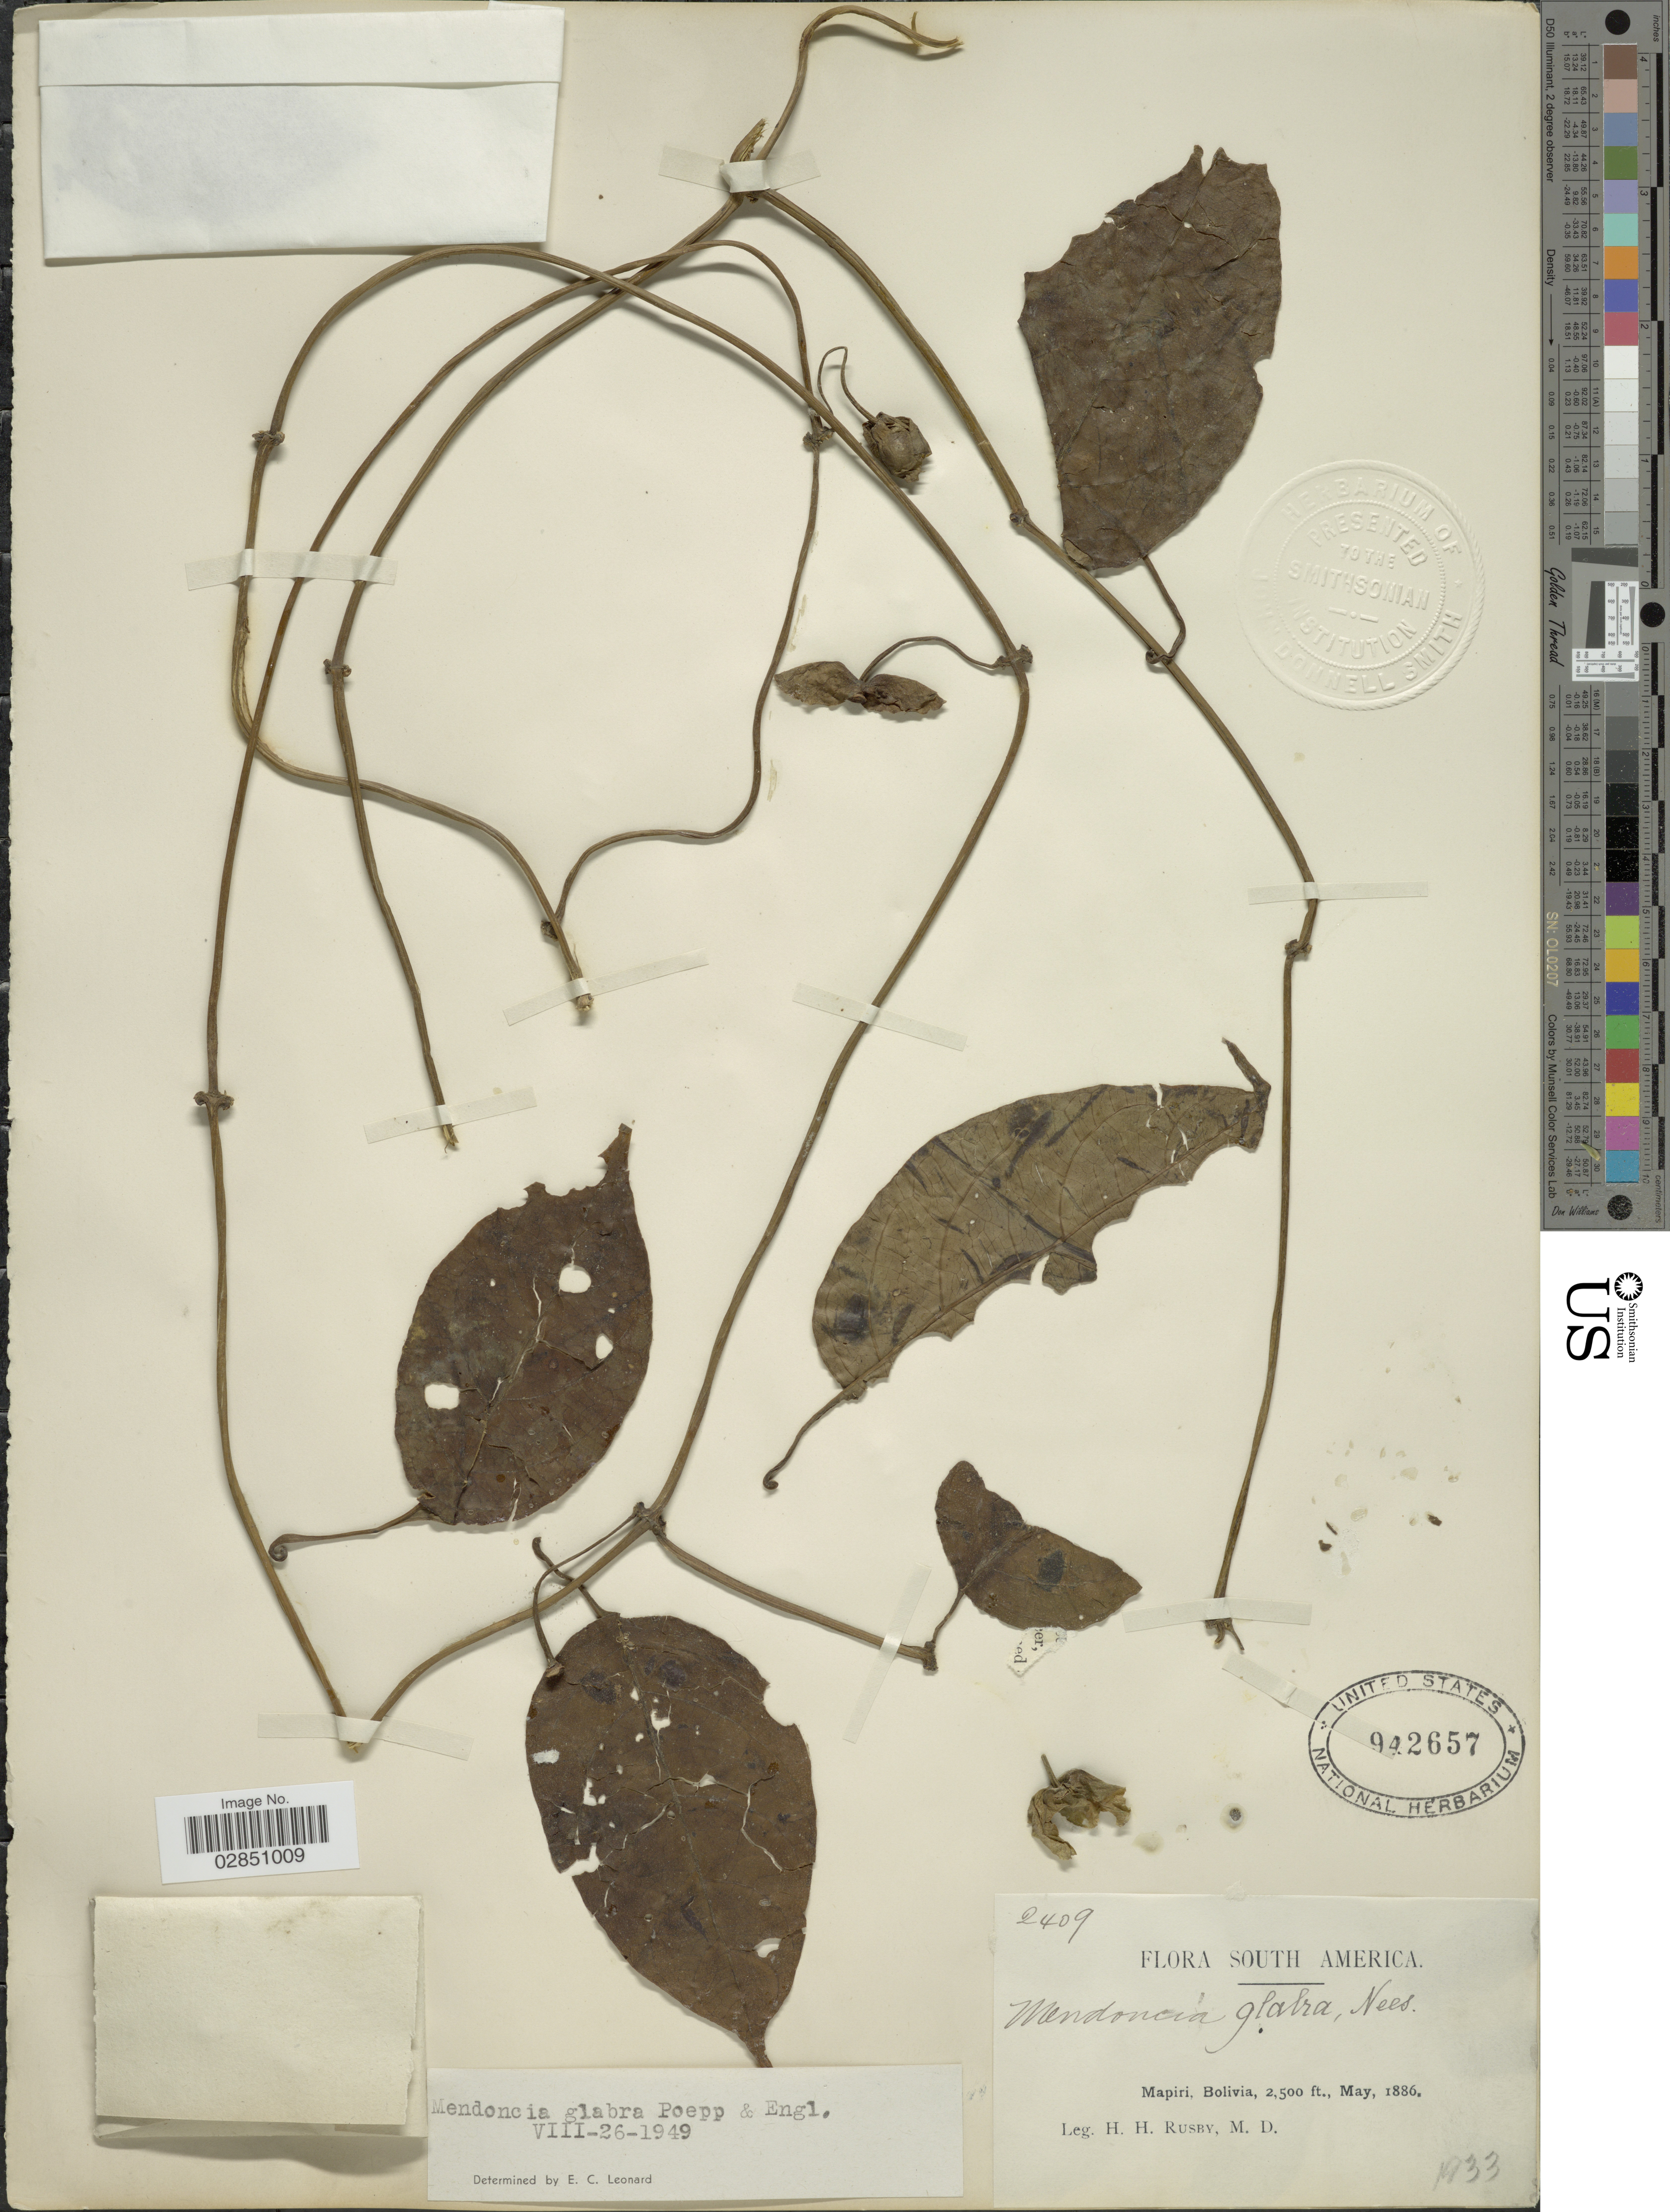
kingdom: Plantae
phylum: Tracheophyta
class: Magnoliopsida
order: Lamiales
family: Acanthaceae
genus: Mendoncia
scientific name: Mendoncia glabra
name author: (Poepp. & Endl.) Nees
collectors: H. H. Rusby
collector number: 2409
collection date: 1886-05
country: Bolivia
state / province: La Páz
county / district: Larecaja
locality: Mapiri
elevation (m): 762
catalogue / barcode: US 942657